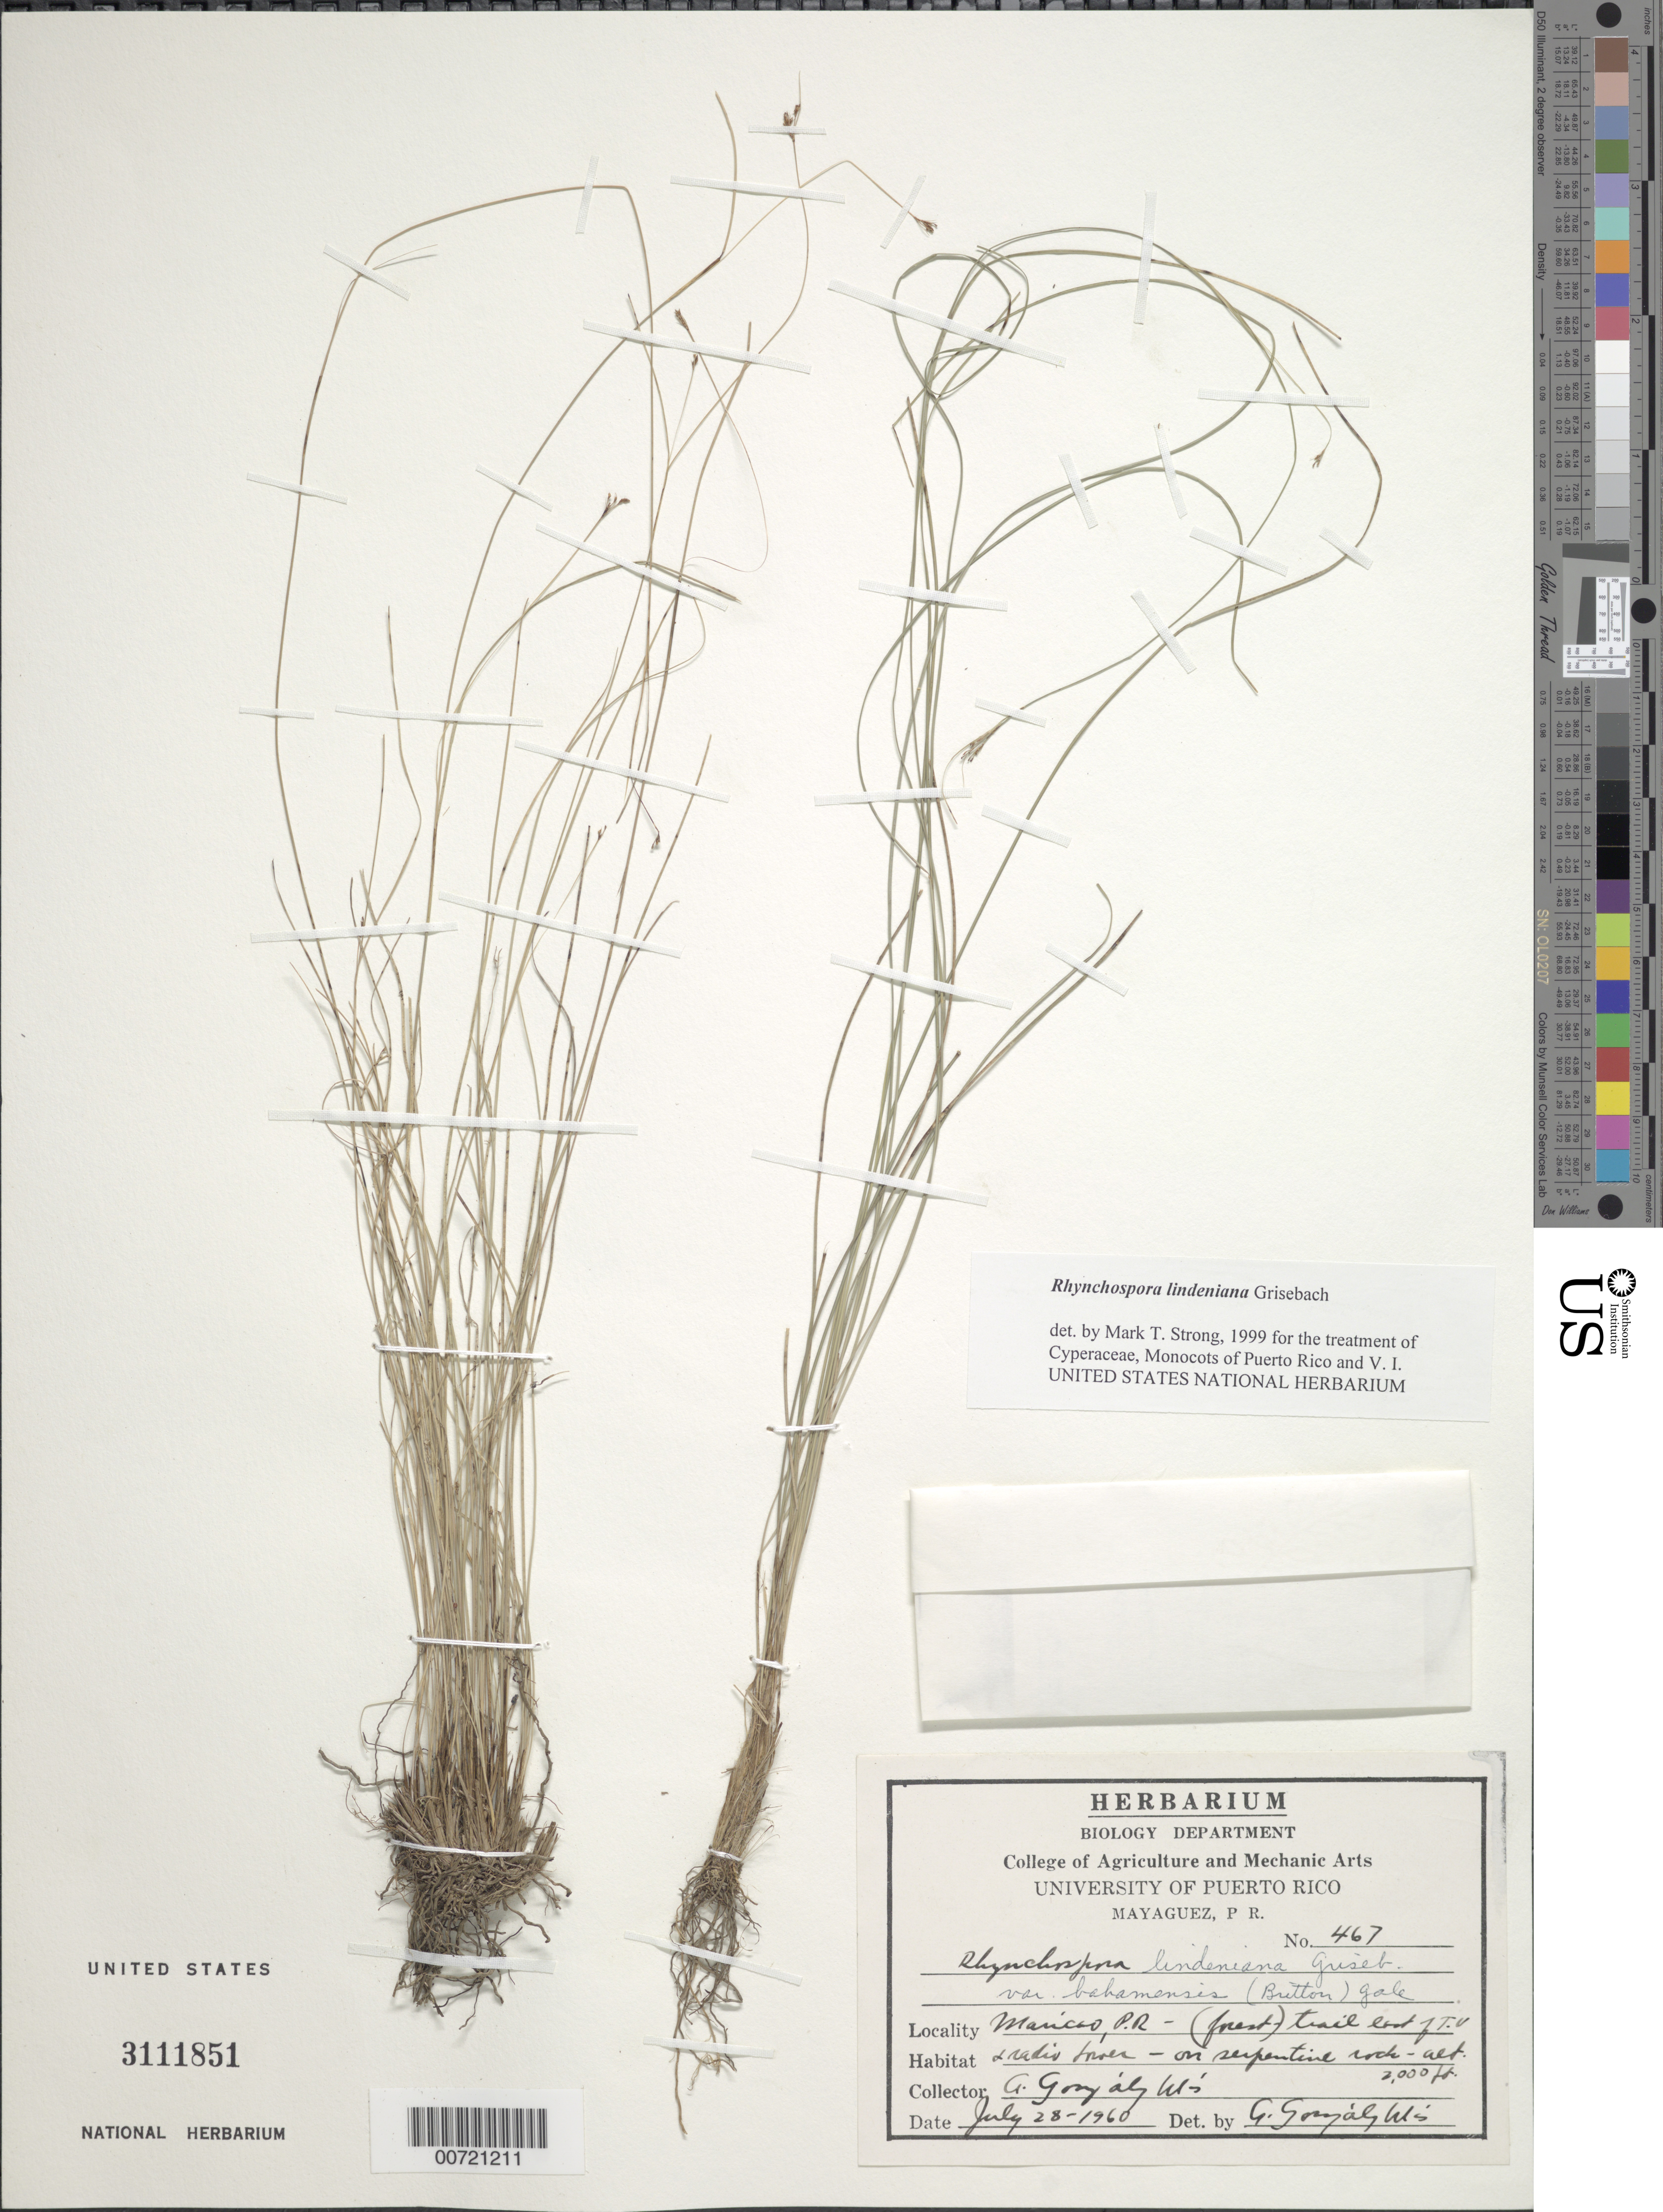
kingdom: Plantae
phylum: Tracheophyta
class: Liliopsida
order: Poales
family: Cyperaceae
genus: Rhynchospora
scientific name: Rhynchospora lindeniana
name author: Griseb.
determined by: Strong, M. T., (US), Smithsonian Institution - National Museum of Natural History (UNITED STATES)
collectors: A. González Más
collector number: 467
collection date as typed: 28 Jul 1960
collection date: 1960-07-28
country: Puerto Rico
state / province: Maricao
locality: Maricao: Maricao Forest trail E of T.V. and radio tower.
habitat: On serpentine rock.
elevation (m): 2000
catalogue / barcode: US 3111851